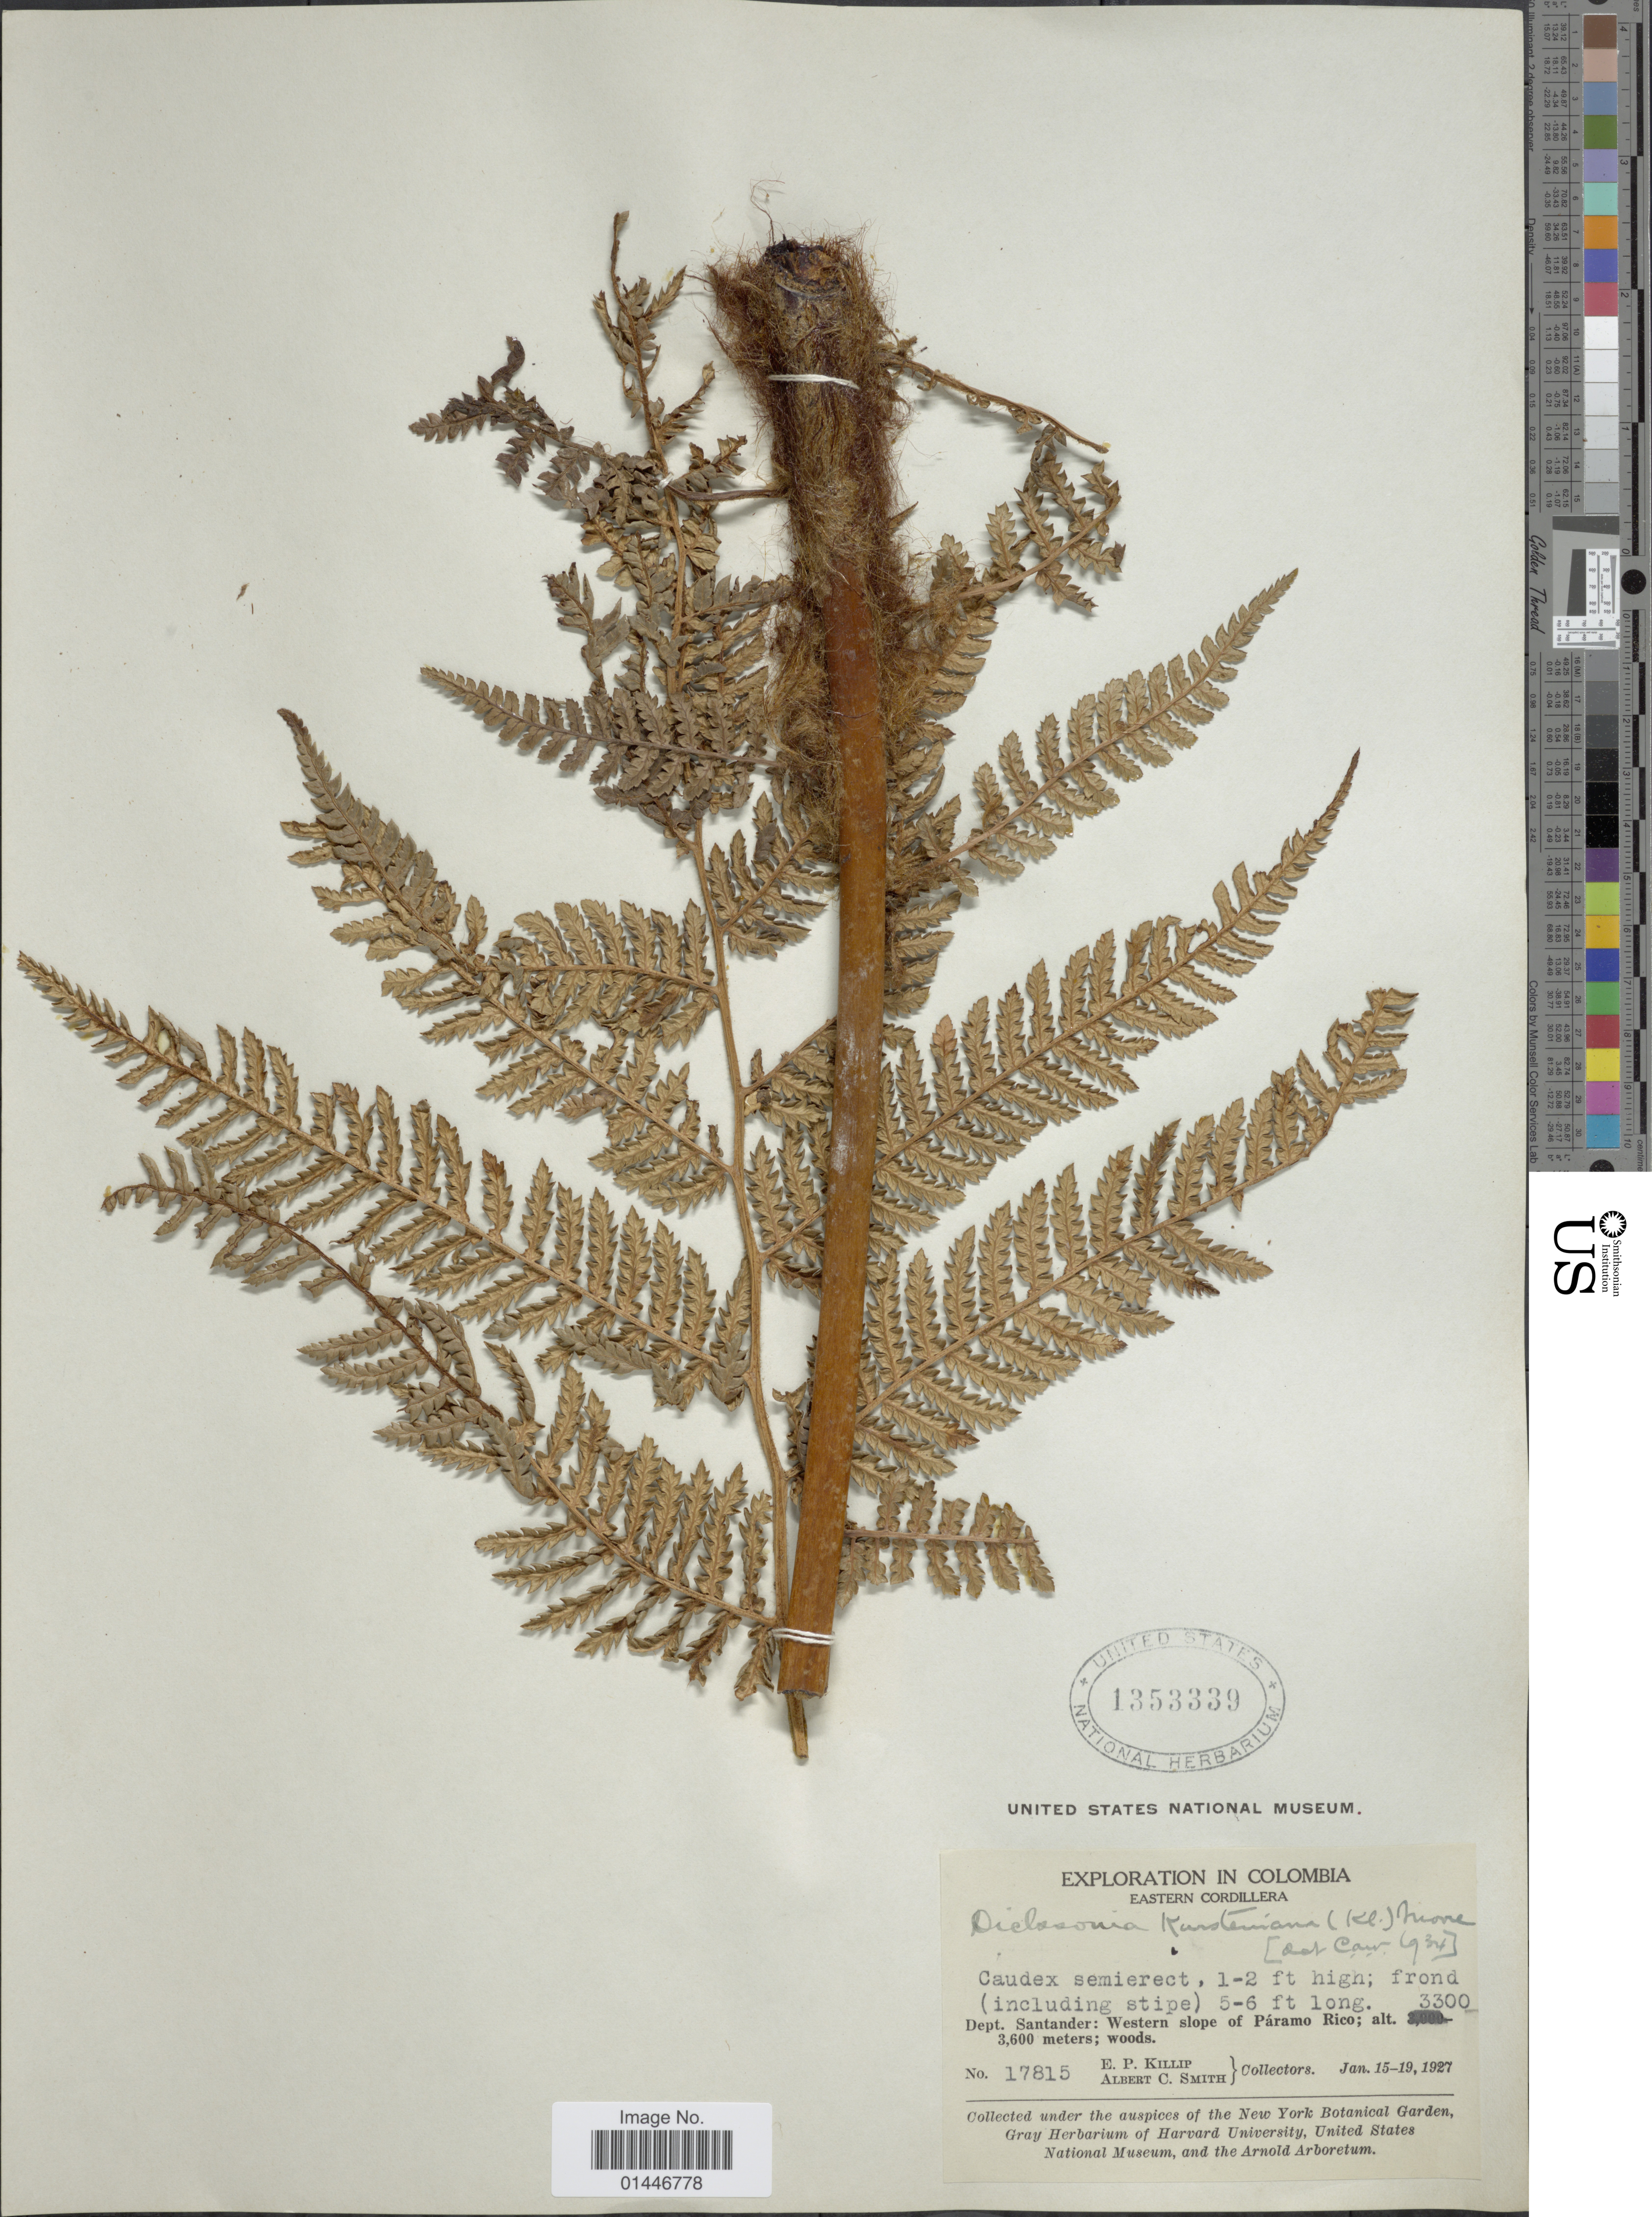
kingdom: Plantae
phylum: Tracheophyta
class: Polypodiopsida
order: Cyatheales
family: Dicksoniaceae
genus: Dicksonia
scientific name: Dicksonia karsteniana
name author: Klotzsch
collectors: E. P. Killip & A. C. Smith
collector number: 17815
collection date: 1927-01-15/1927-01-19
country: Colombia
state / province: Santander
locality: Eastern Cordillera, western slope of Paramo Rico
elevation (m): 3300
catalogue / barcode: US 1353339